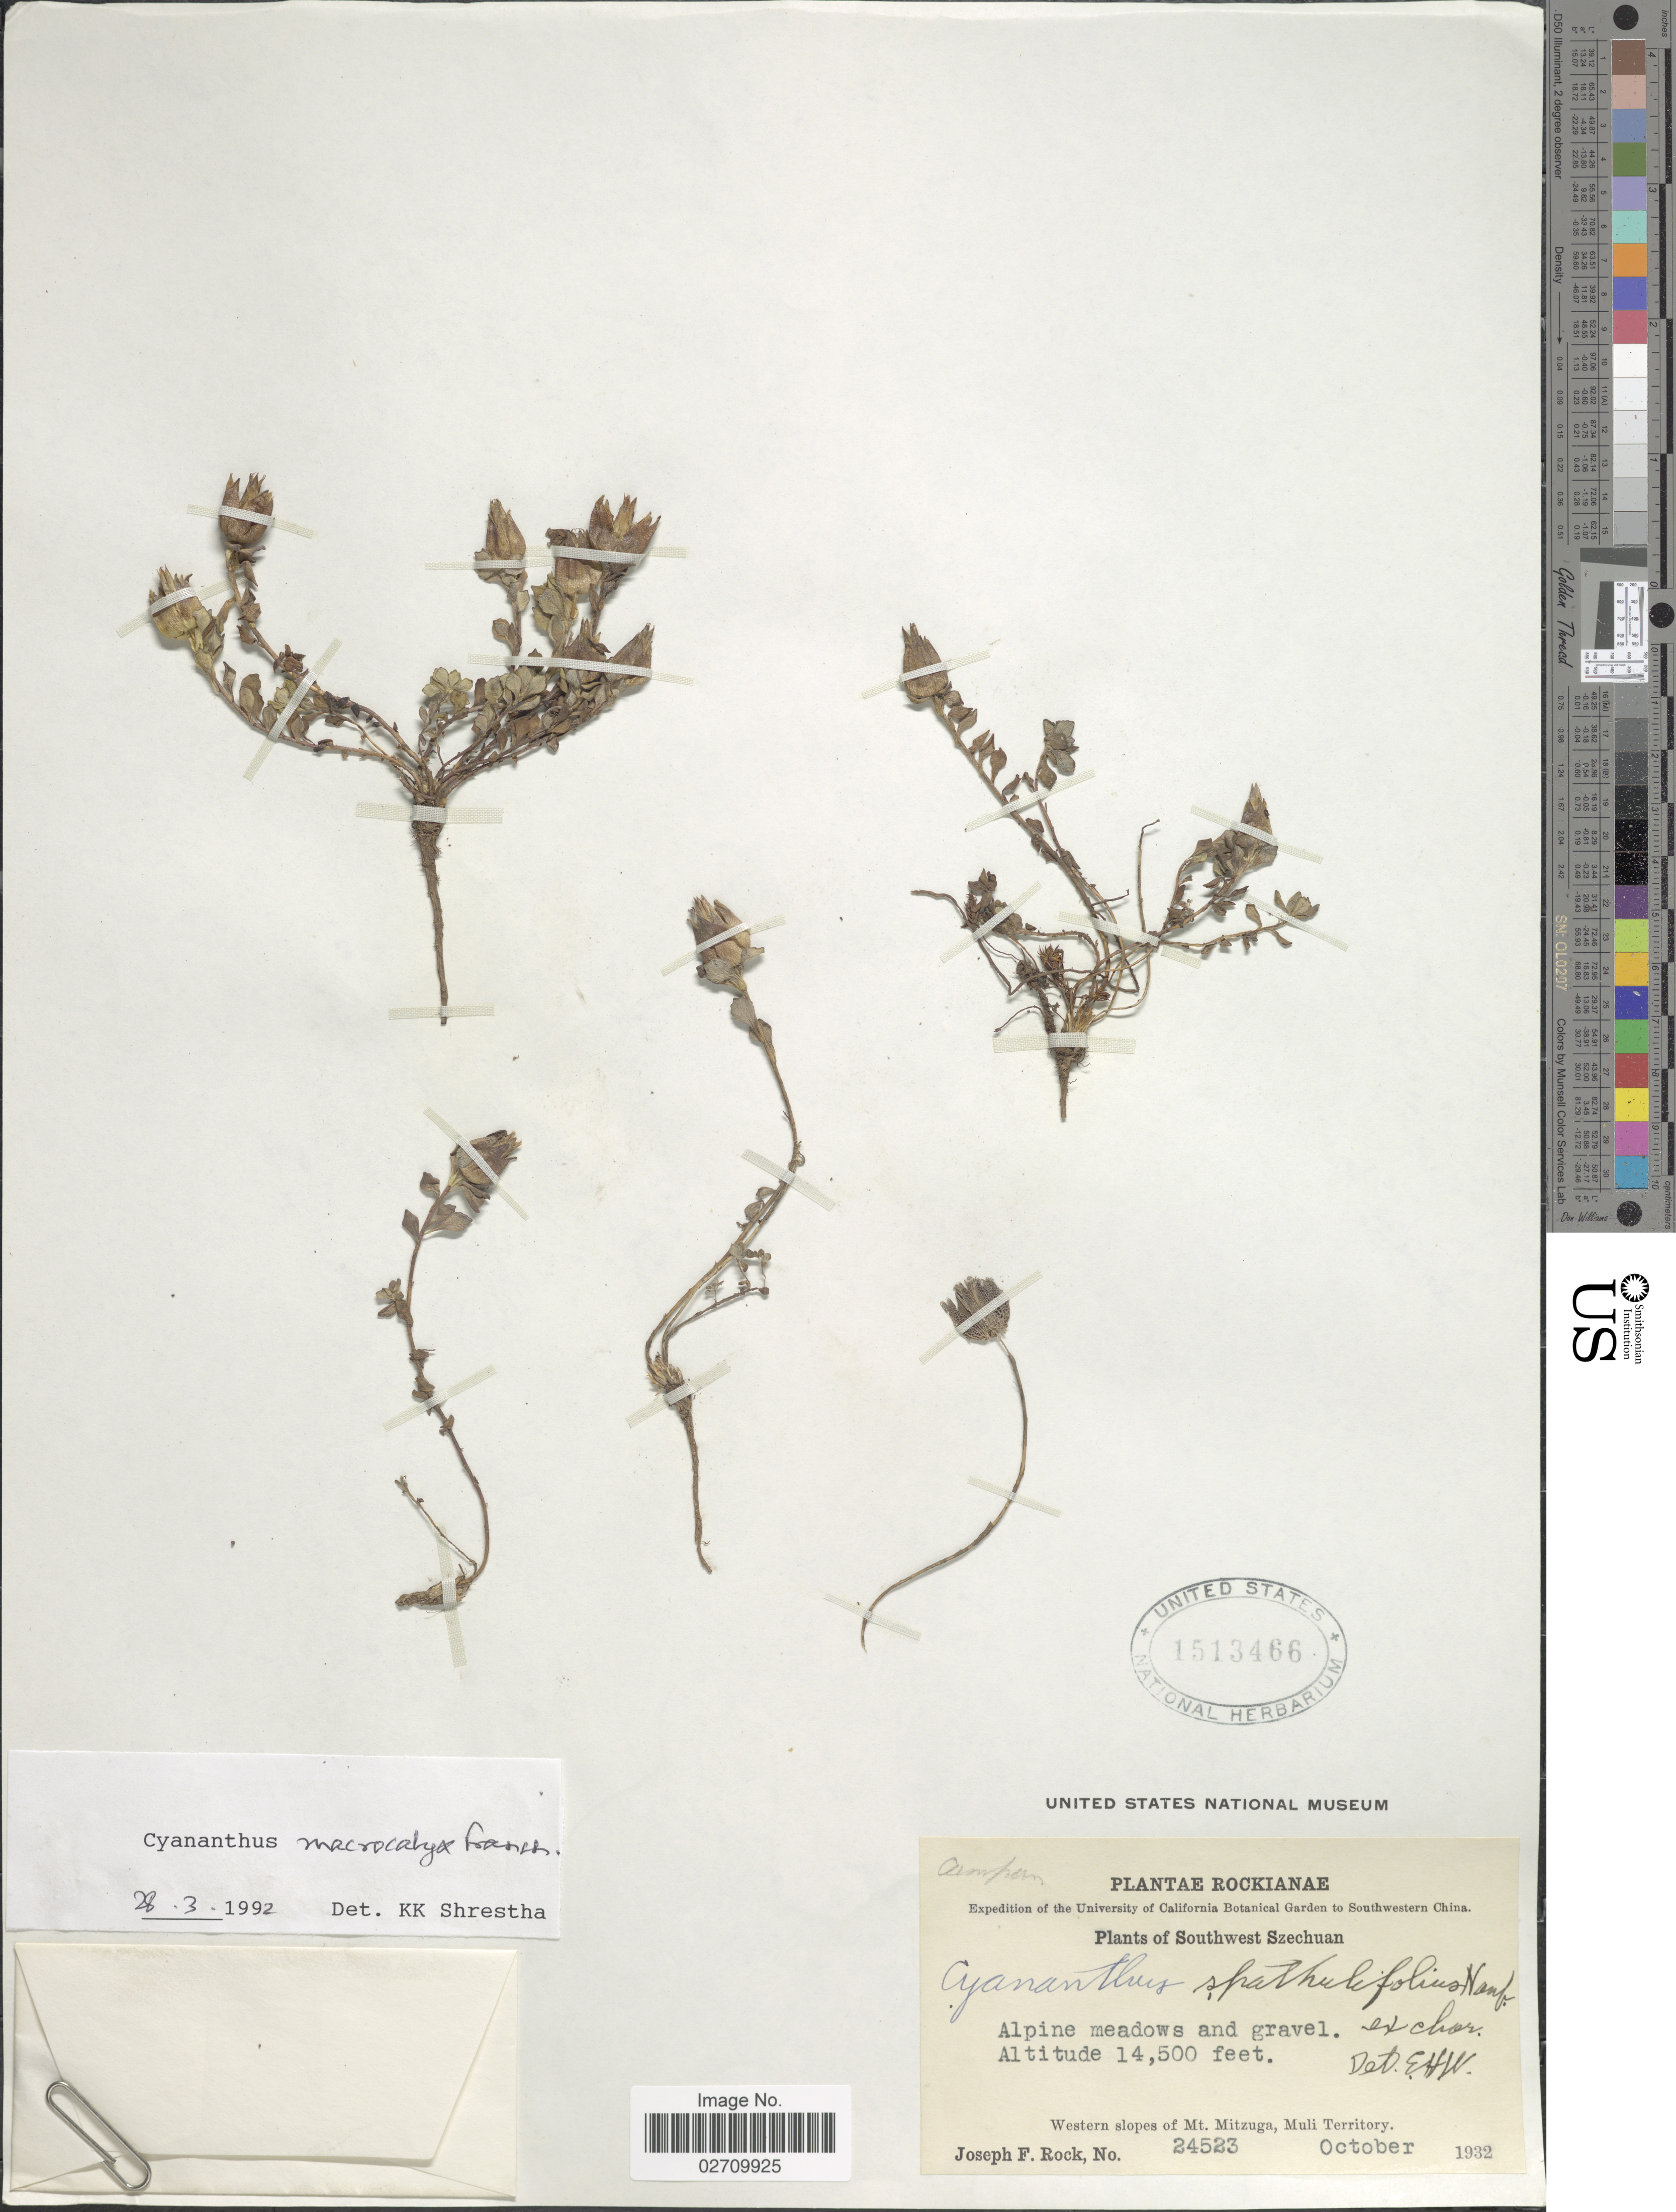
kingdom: Plantae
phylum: Tracheophyta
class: Magnoliopsida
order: Asterales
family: Campanulaceae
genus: Cyananthus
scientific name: Cyananthus macrocalyx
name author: Franch.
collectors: J. F. Rock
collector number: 24523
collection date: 1932-10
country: China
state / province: Sichuan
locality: Southwest Szechuan. Western slopes of Mt. Mitzuga, Muli Territory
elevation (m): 4420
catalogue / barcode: US 1513466